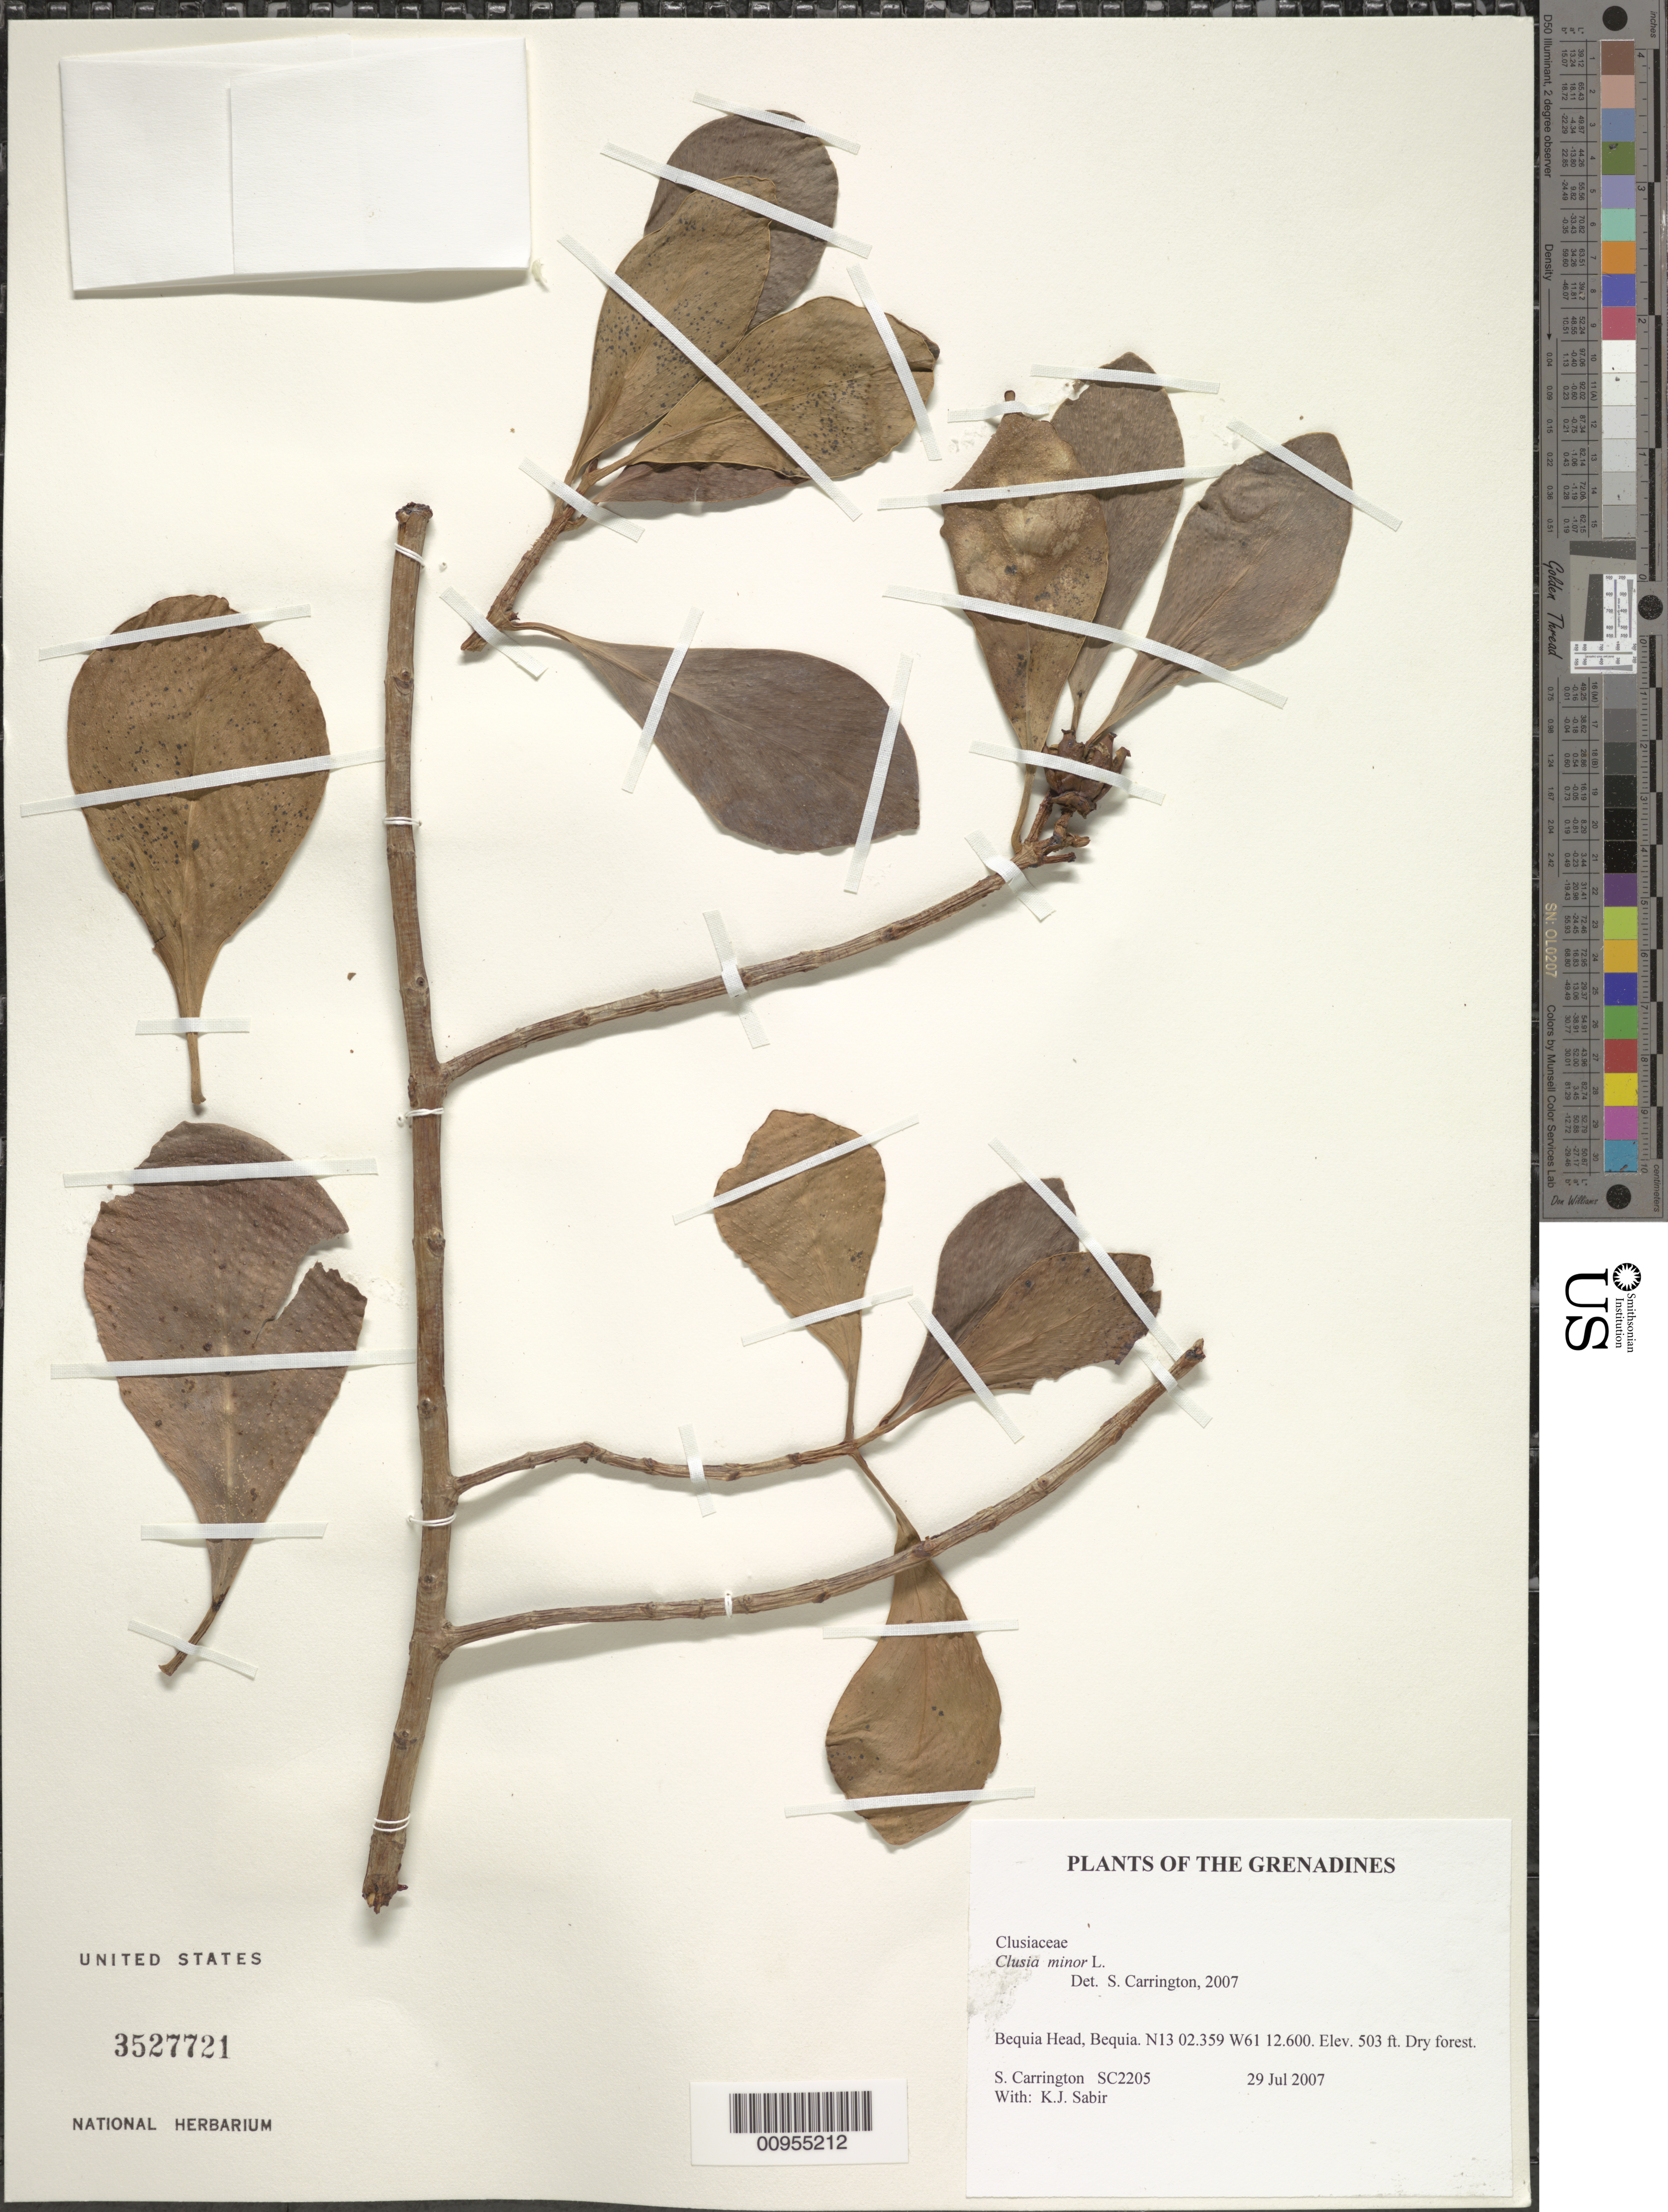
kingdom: Plantae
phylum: Tracheophyta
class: Magnoliopsida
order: Malpighiales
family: Clusiaceae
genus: Clusia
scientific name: Clusia minor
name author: L.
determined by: Carrington, C. M. S.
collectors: C. M. S. Carrington & K. Sabir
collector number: SC 2205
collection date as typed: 29 Jul 2007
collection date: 2007-07-29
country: St. Vincent - Grenadines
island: Bequia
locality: Bequia Head, Bequia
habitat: dry forest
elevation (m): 153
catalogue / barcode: US 3527721